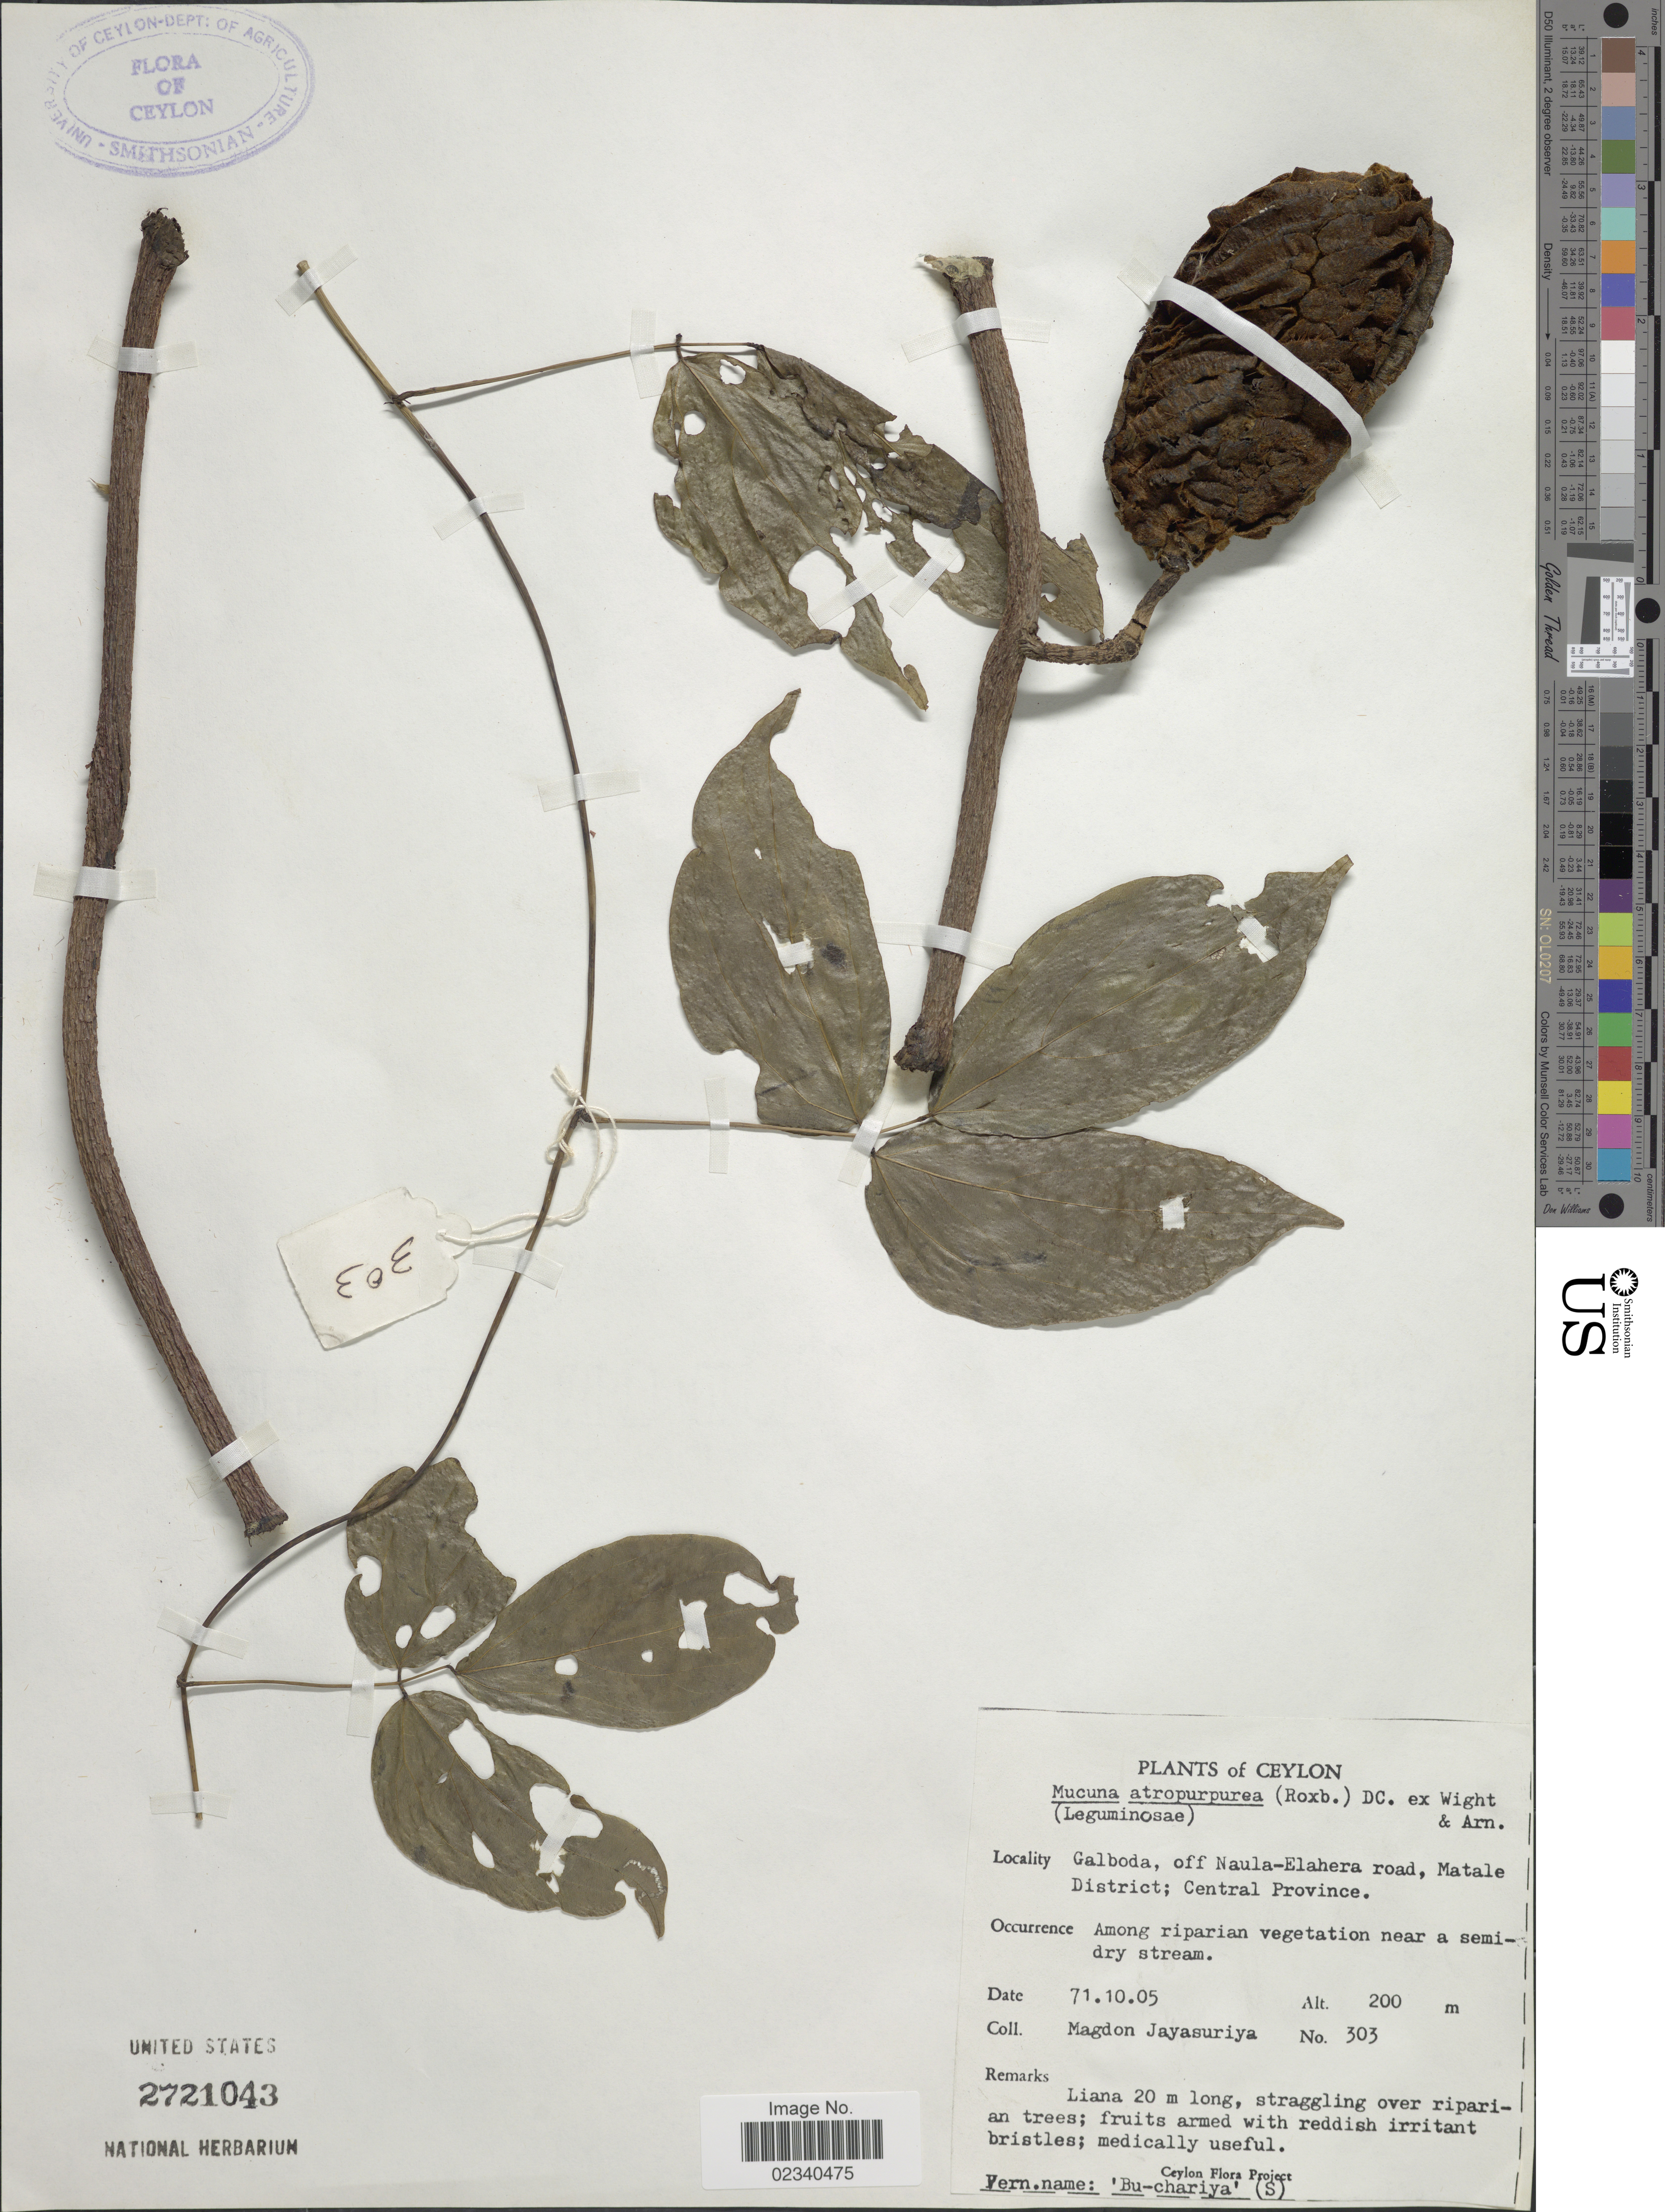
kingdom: Plantae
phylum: Tracheophyta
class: Magnoliopsida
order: Fabales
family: Fabaceae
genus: Mucuna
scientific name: Mucuna atropurpurea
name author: (Roxb.) DC.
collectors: A. H. Jayasuriya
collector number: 303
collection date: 1971-10-05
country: Sri Lanka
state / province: Central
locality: Ceylon. Galboda, off Naula- Elahera road, Matale District; Central Province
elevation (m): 200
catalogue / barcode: US 2721043